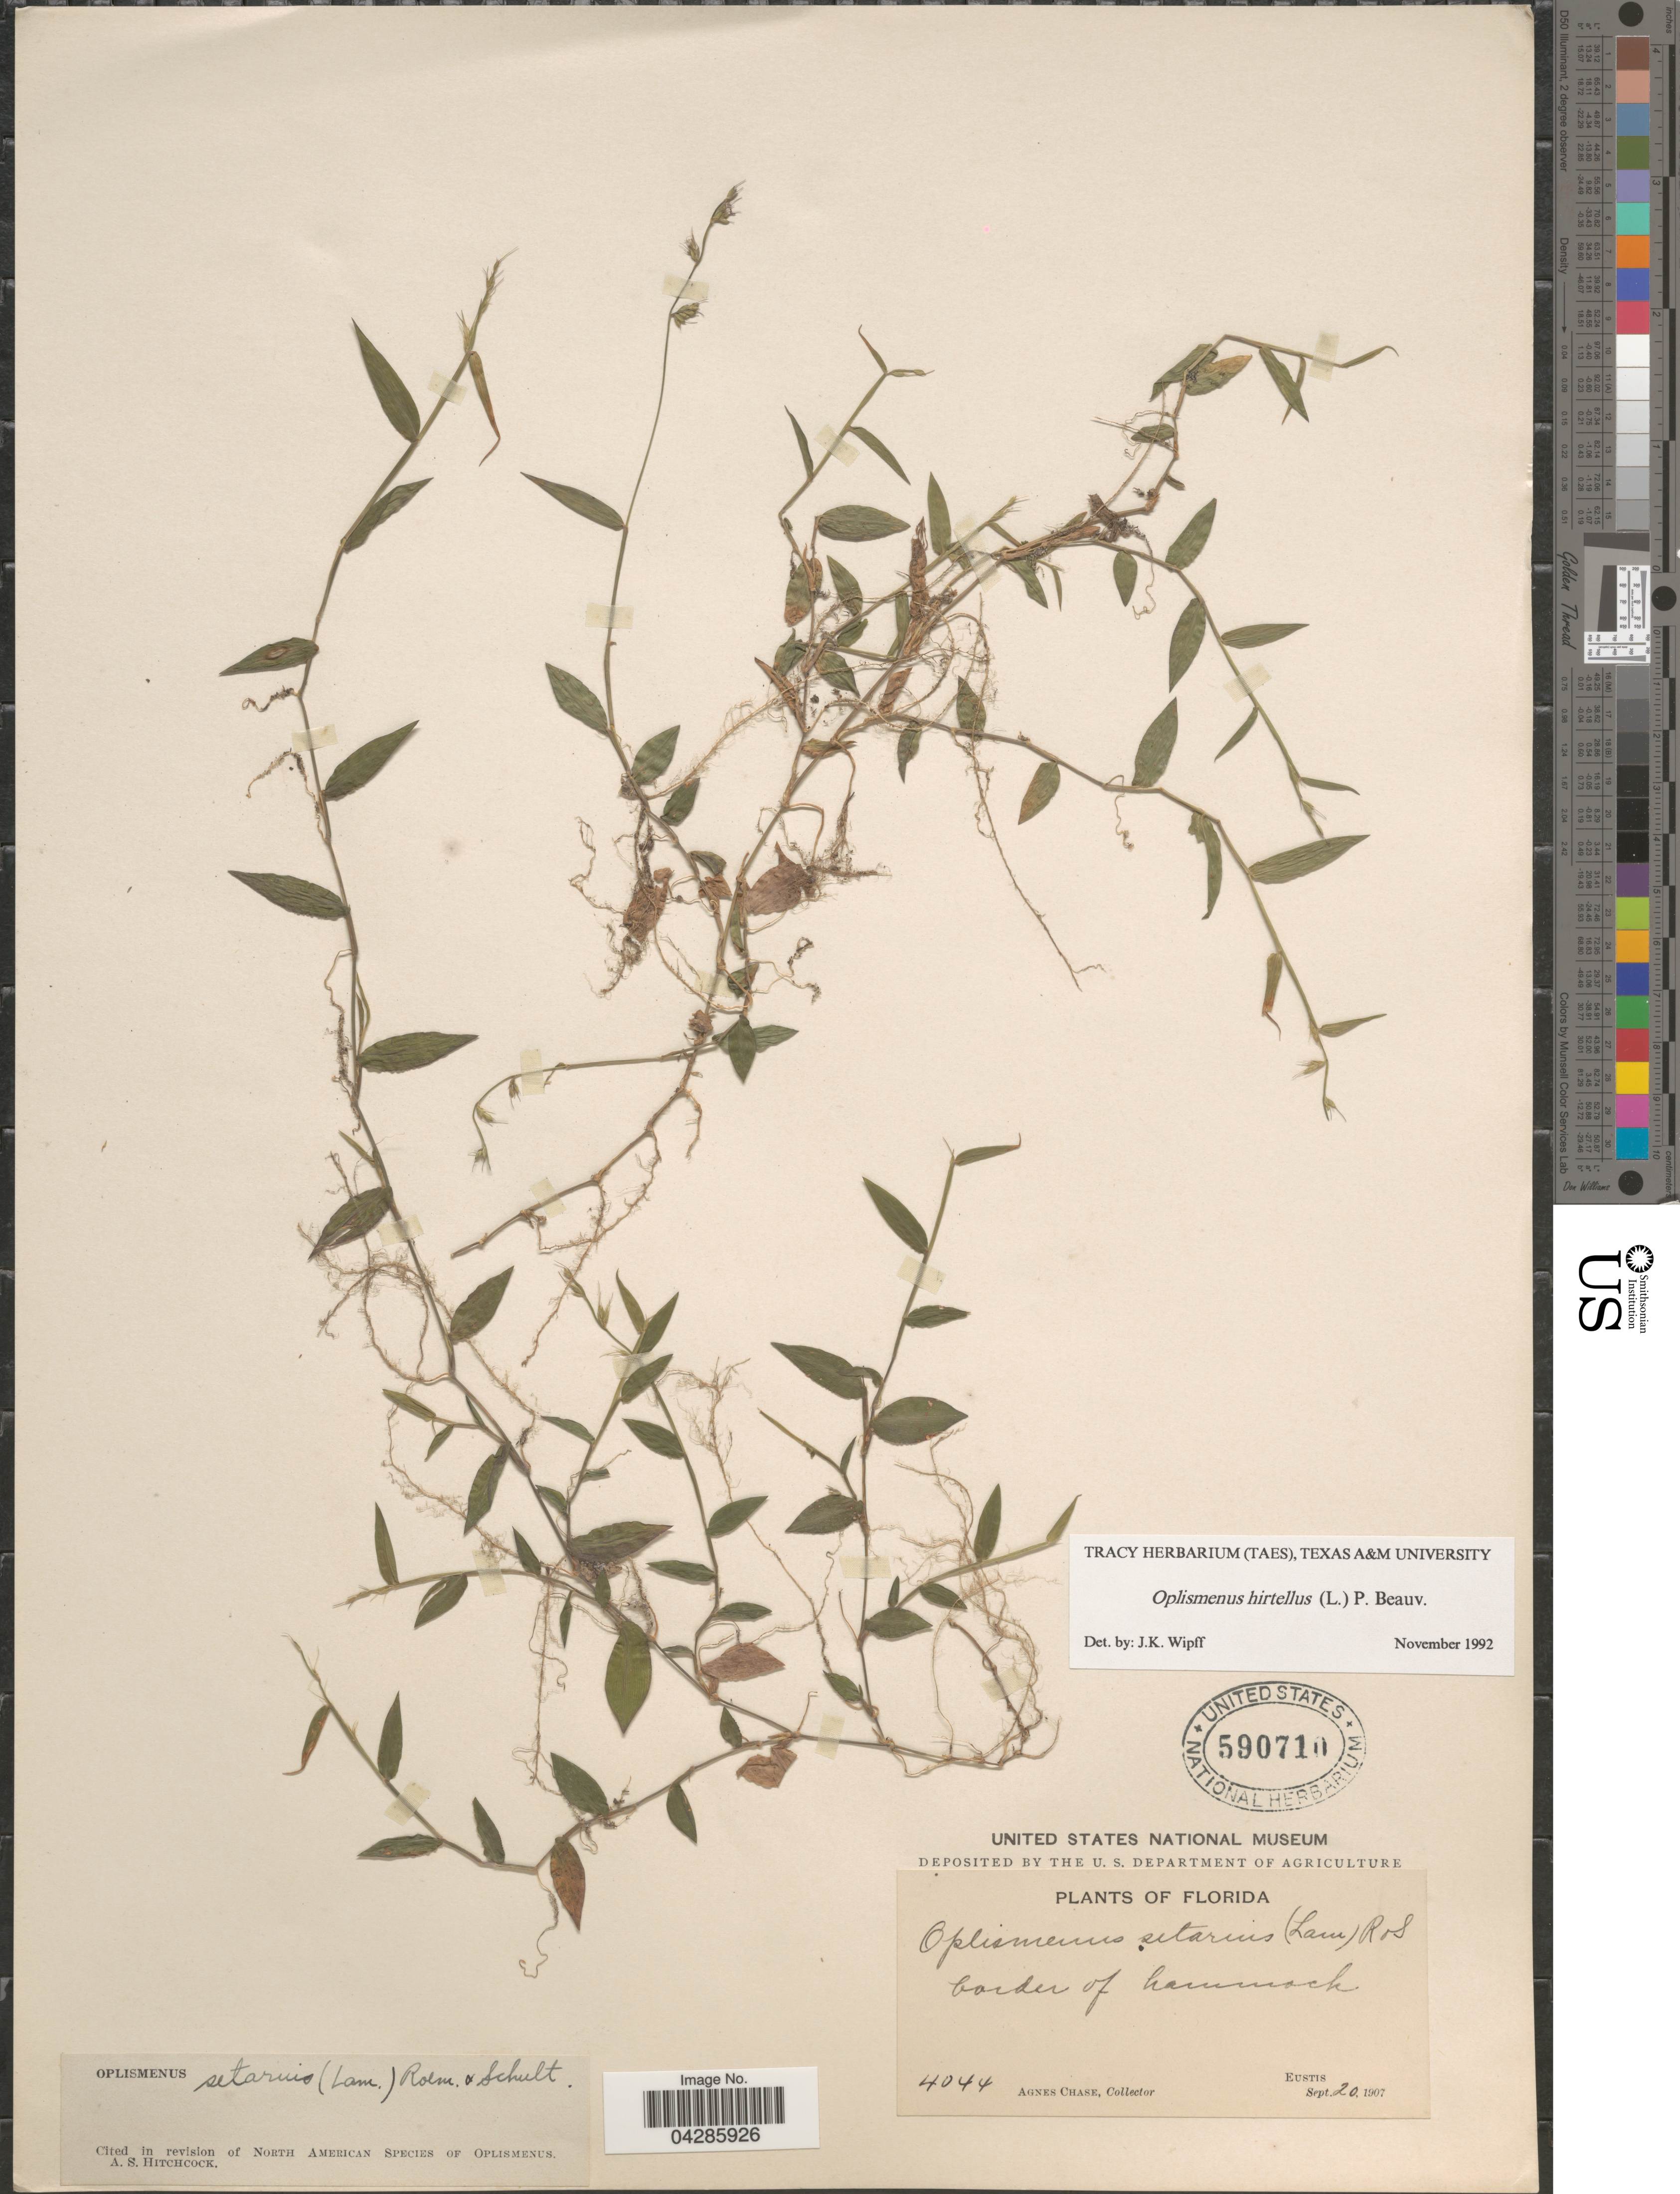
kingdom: Plantae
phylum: Tracheophyta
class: Liliopsida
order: Poales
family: Poaceae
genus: Oplismenus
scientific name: Oplismenus hirtellus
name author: (L.) P. Beauv.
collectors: A. Chase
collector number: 4044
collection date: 1907-09-20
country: United States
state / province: Florida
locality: Border of hammock.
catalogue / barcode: US 590710